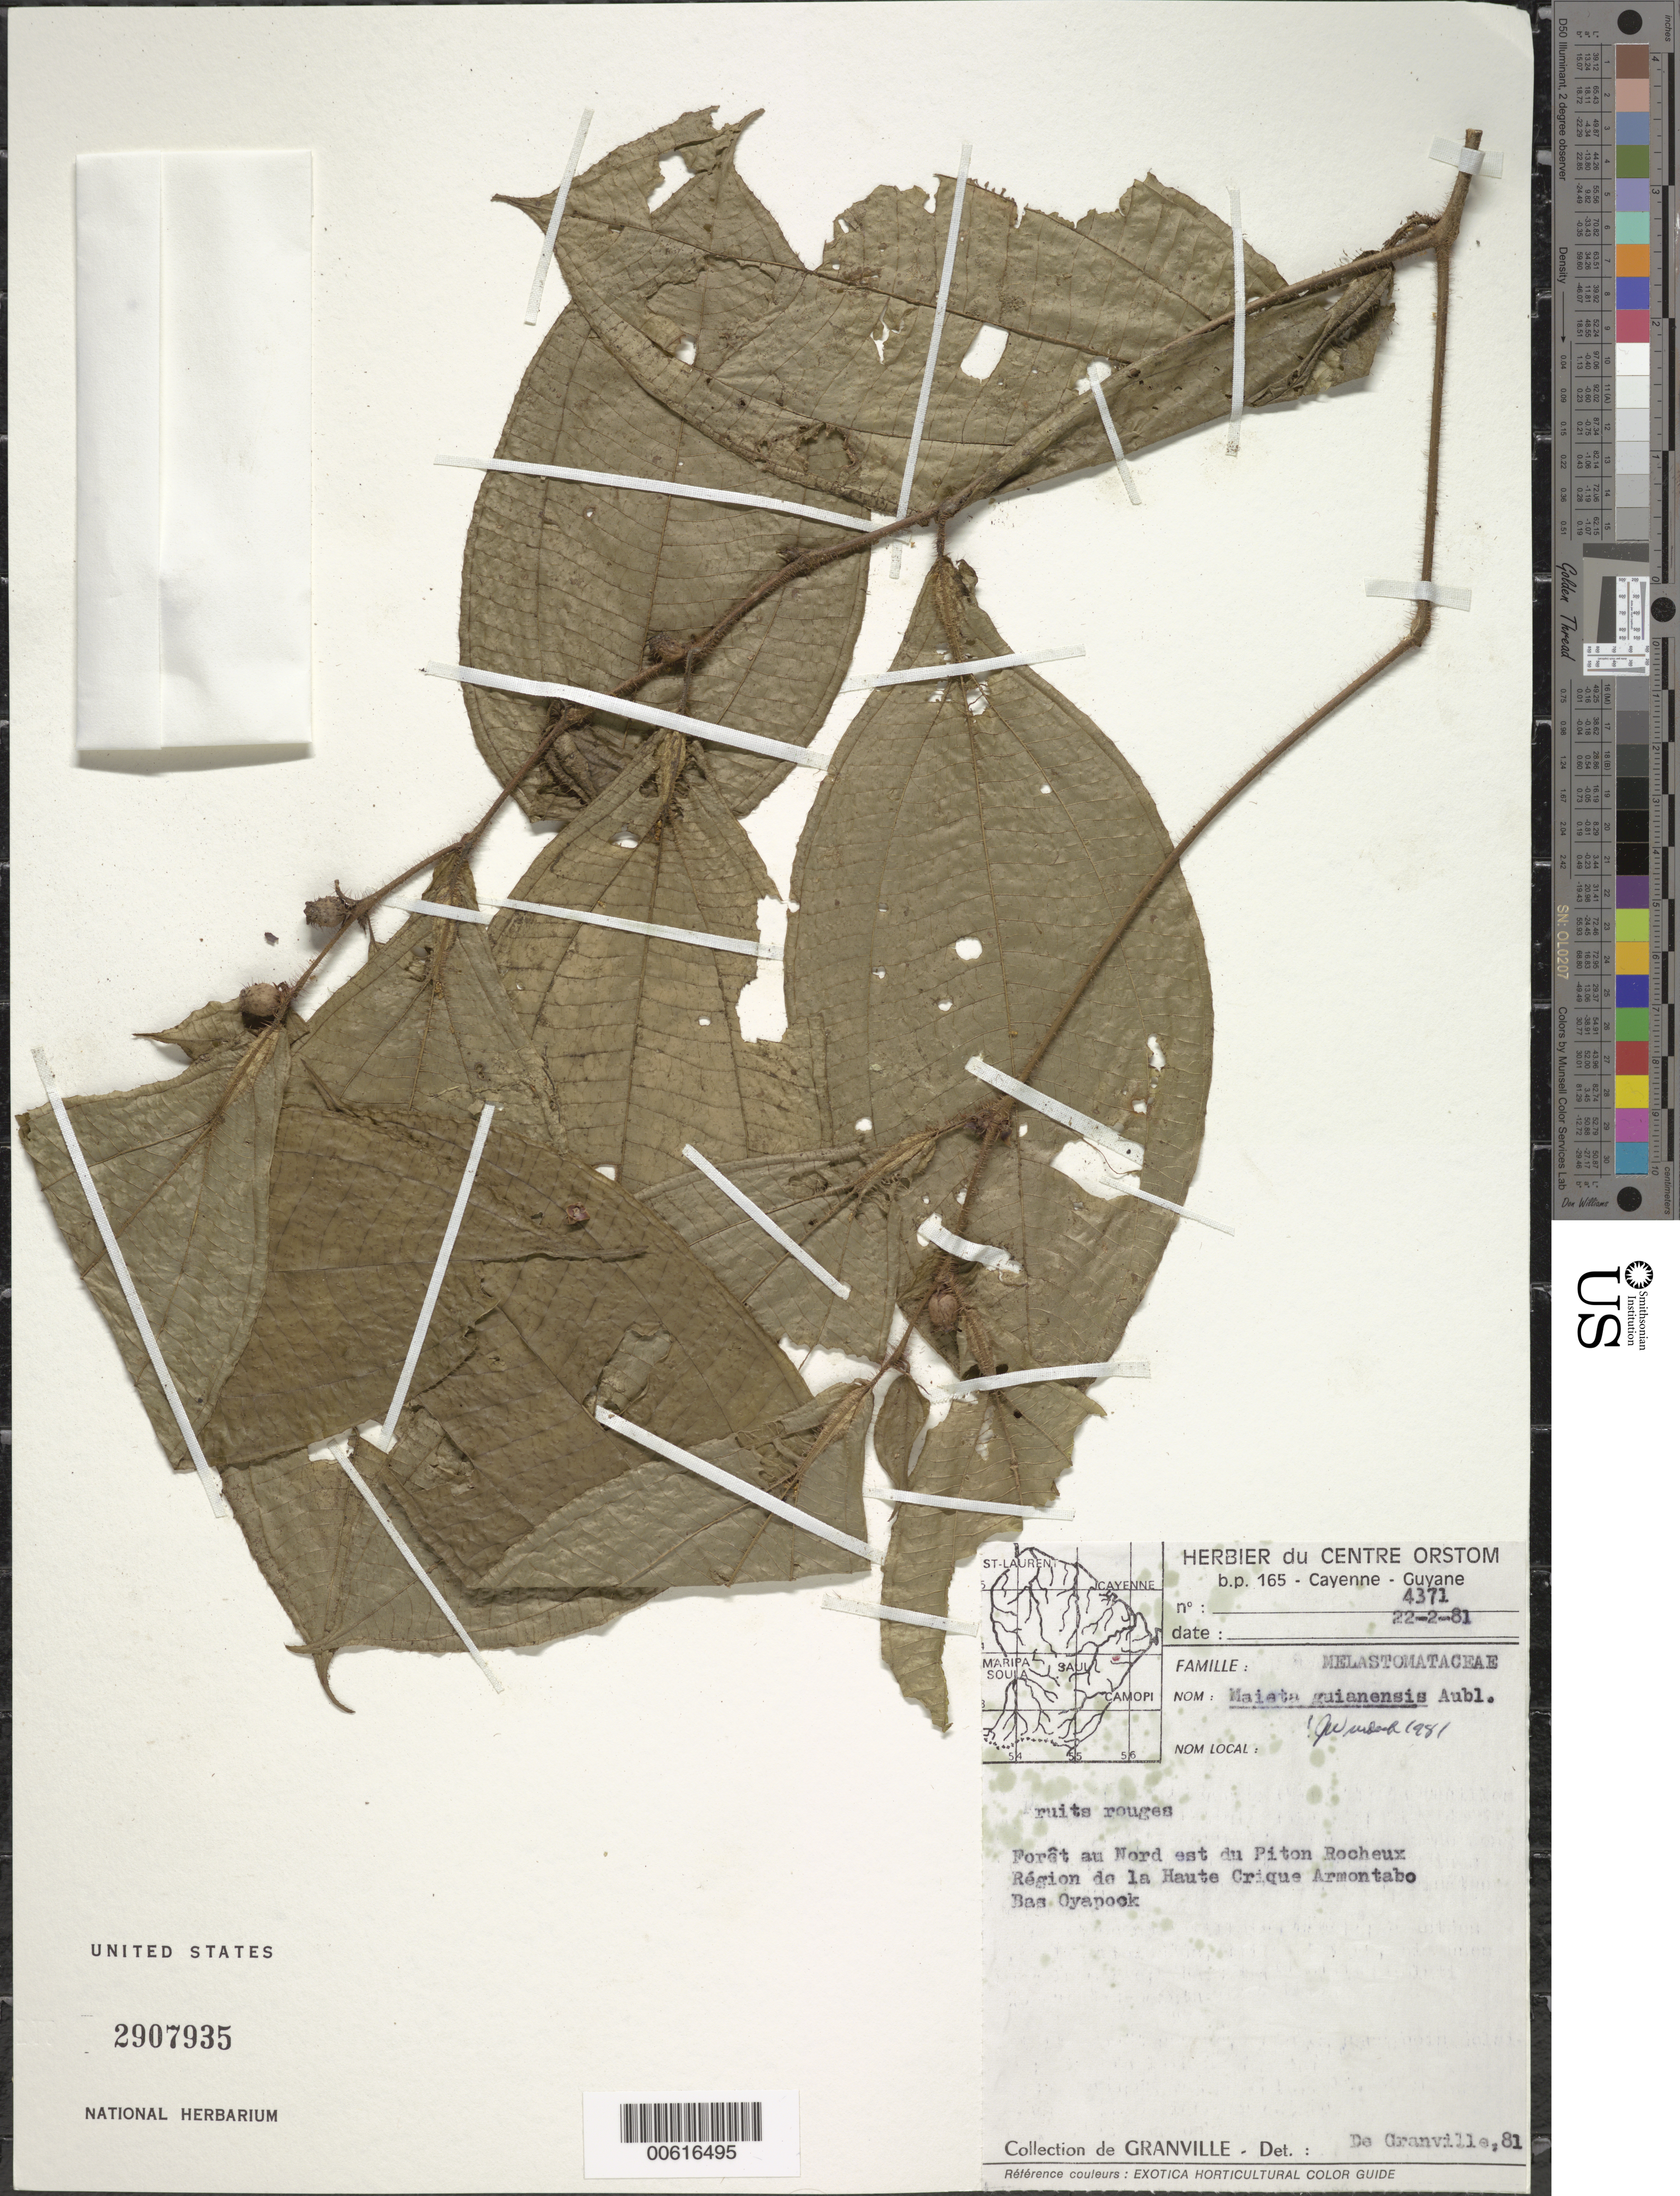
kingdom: Plantae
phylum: Tracheophyta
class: Magnoliopsida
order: Myrtales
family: Melastomataceae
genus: Maieta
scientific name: Maieta guianensis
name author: Aubl.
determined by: Wurdack, John J., (US), US (UNITED STATES)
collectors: J.-J. de Granville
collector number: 4371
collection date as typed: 22-Feb-81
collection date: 1981-02-22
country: French Guiana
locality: Haute Crique Armontabo, bas Oyapock, au nord-est du Piton Rocheux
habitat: Foret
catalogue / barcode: US 2907935